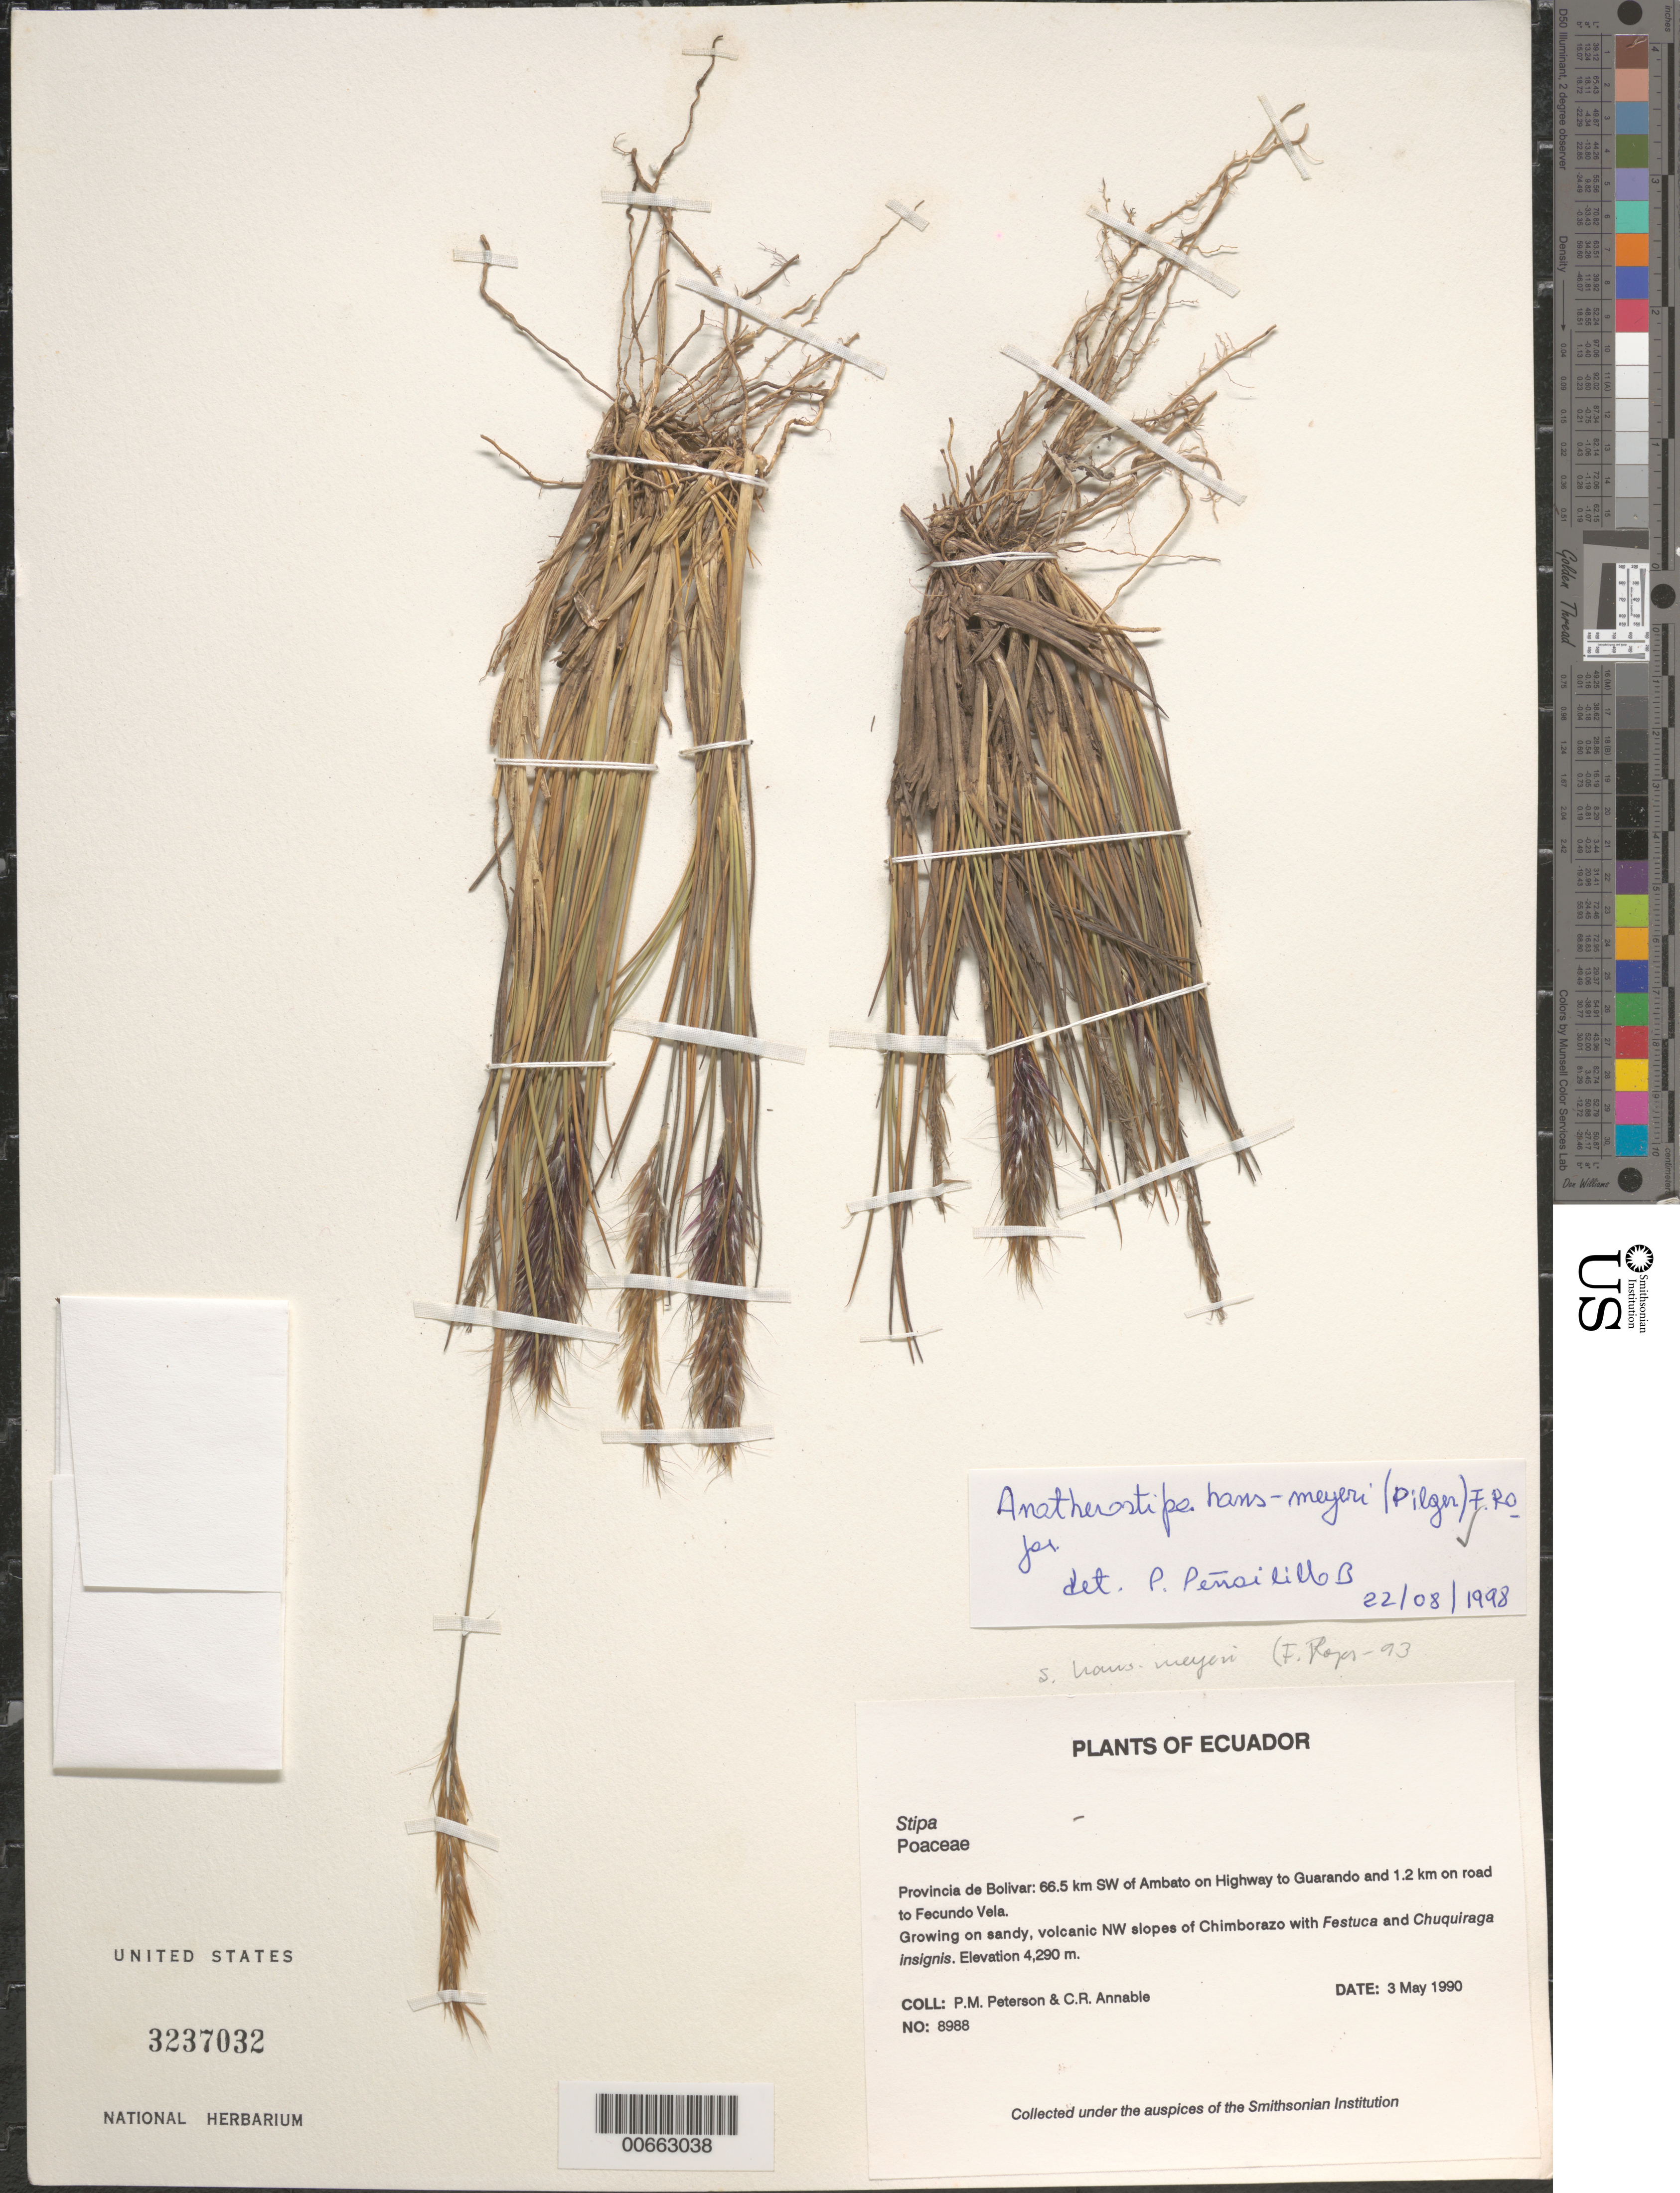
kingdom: Plantae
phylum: Tracheophyta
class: Liliopsida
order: Poales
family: Poaceae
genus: Anatherostipa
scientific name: Anatherostipa hans-meyeri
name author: (Pilg.) Peñailillo B.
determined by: Peñailillo B., P.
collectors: P. M. Peterson & C. R. Annable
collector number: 08988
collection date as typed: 03 May 1990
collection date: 1990-05-03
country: Ecuador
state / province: Bolivar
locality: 66.5 km SW of Ambato on Highway to Guarando and 1.2 km on road to Fecundo Vela.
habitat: Growing on sandy, volcanic NW slopes of Chimborazo with Festuca and Chuquiragua insignis.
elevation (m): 4290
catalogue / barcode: US 3237032